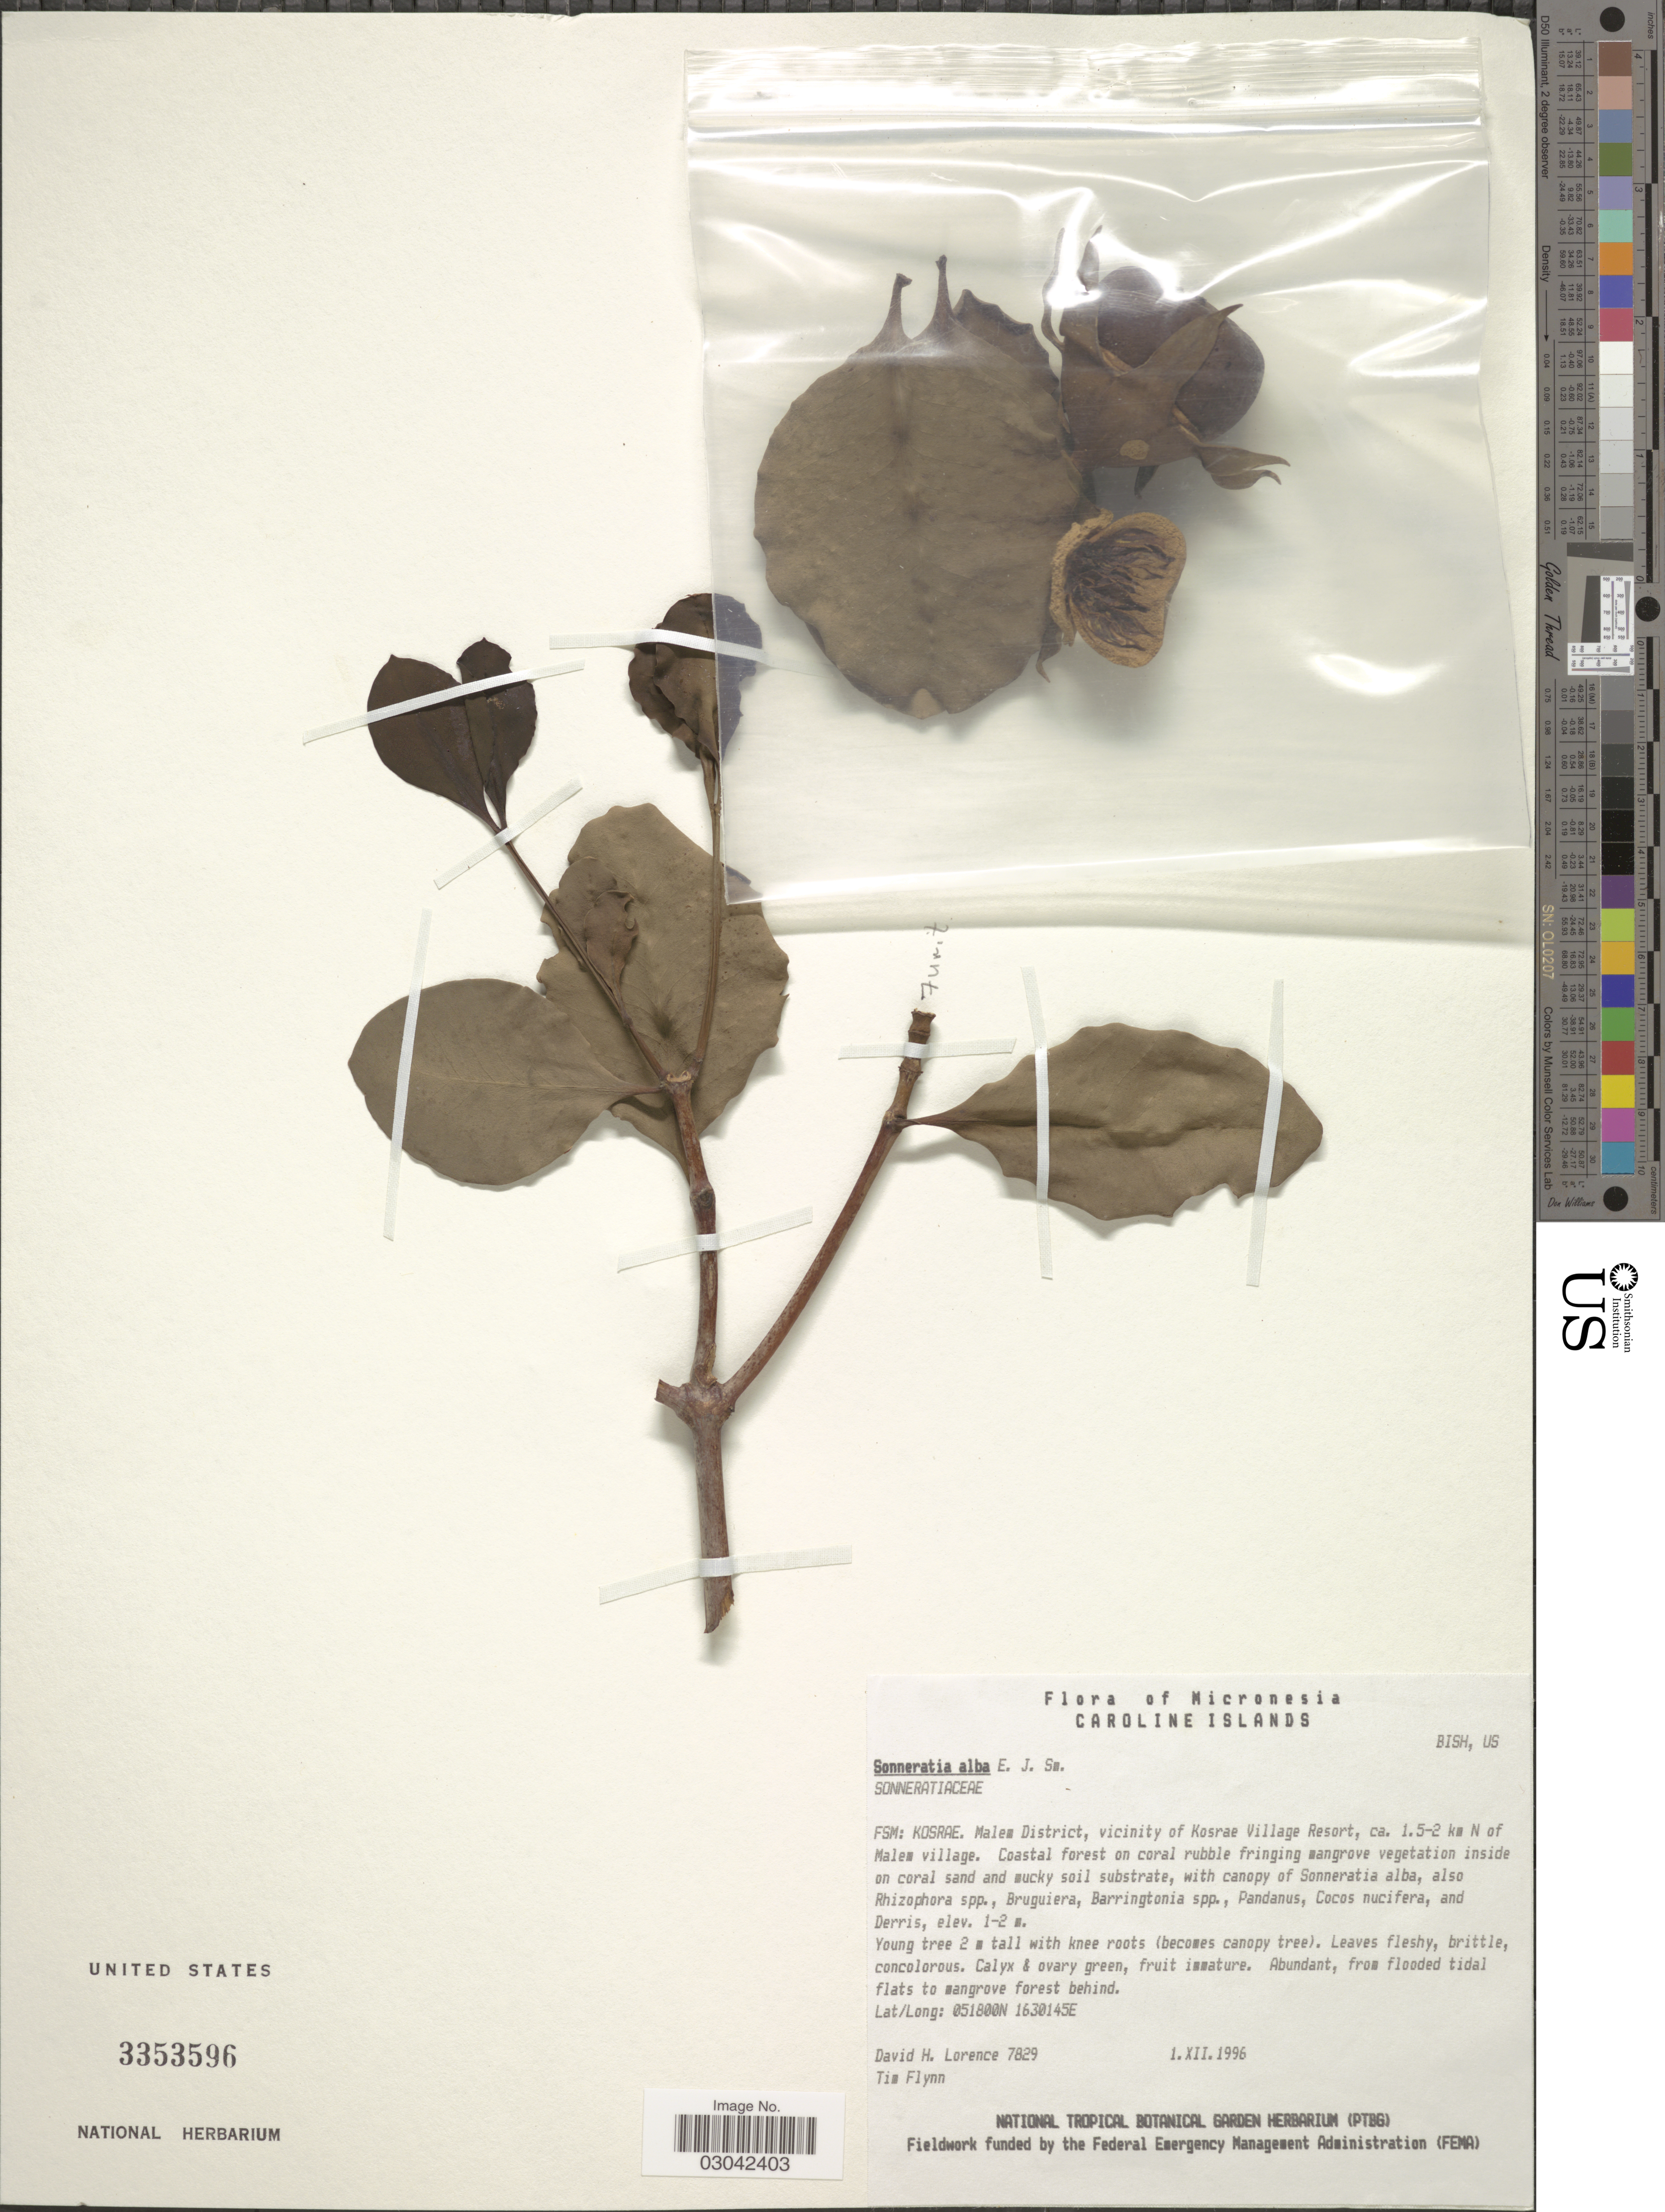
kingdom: Plantae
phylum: Tracheophyta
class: Magnoliopsida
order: Myrtales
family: Lythraceae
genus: Sonneratia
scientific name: Sonneratia alba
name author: Sm.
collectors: D. Lorence & T. Flynn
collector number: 7829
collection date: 1996-12-01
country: Micronesia, Federated States of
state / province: Kosrae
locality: Micronesia. Caroline Islands. FSM: Kosrae. Malem District, vicinity of Kosrae Village Resort, ca. 1.5-2 km N of Malem village.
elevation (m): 1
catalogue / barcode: US 3353596